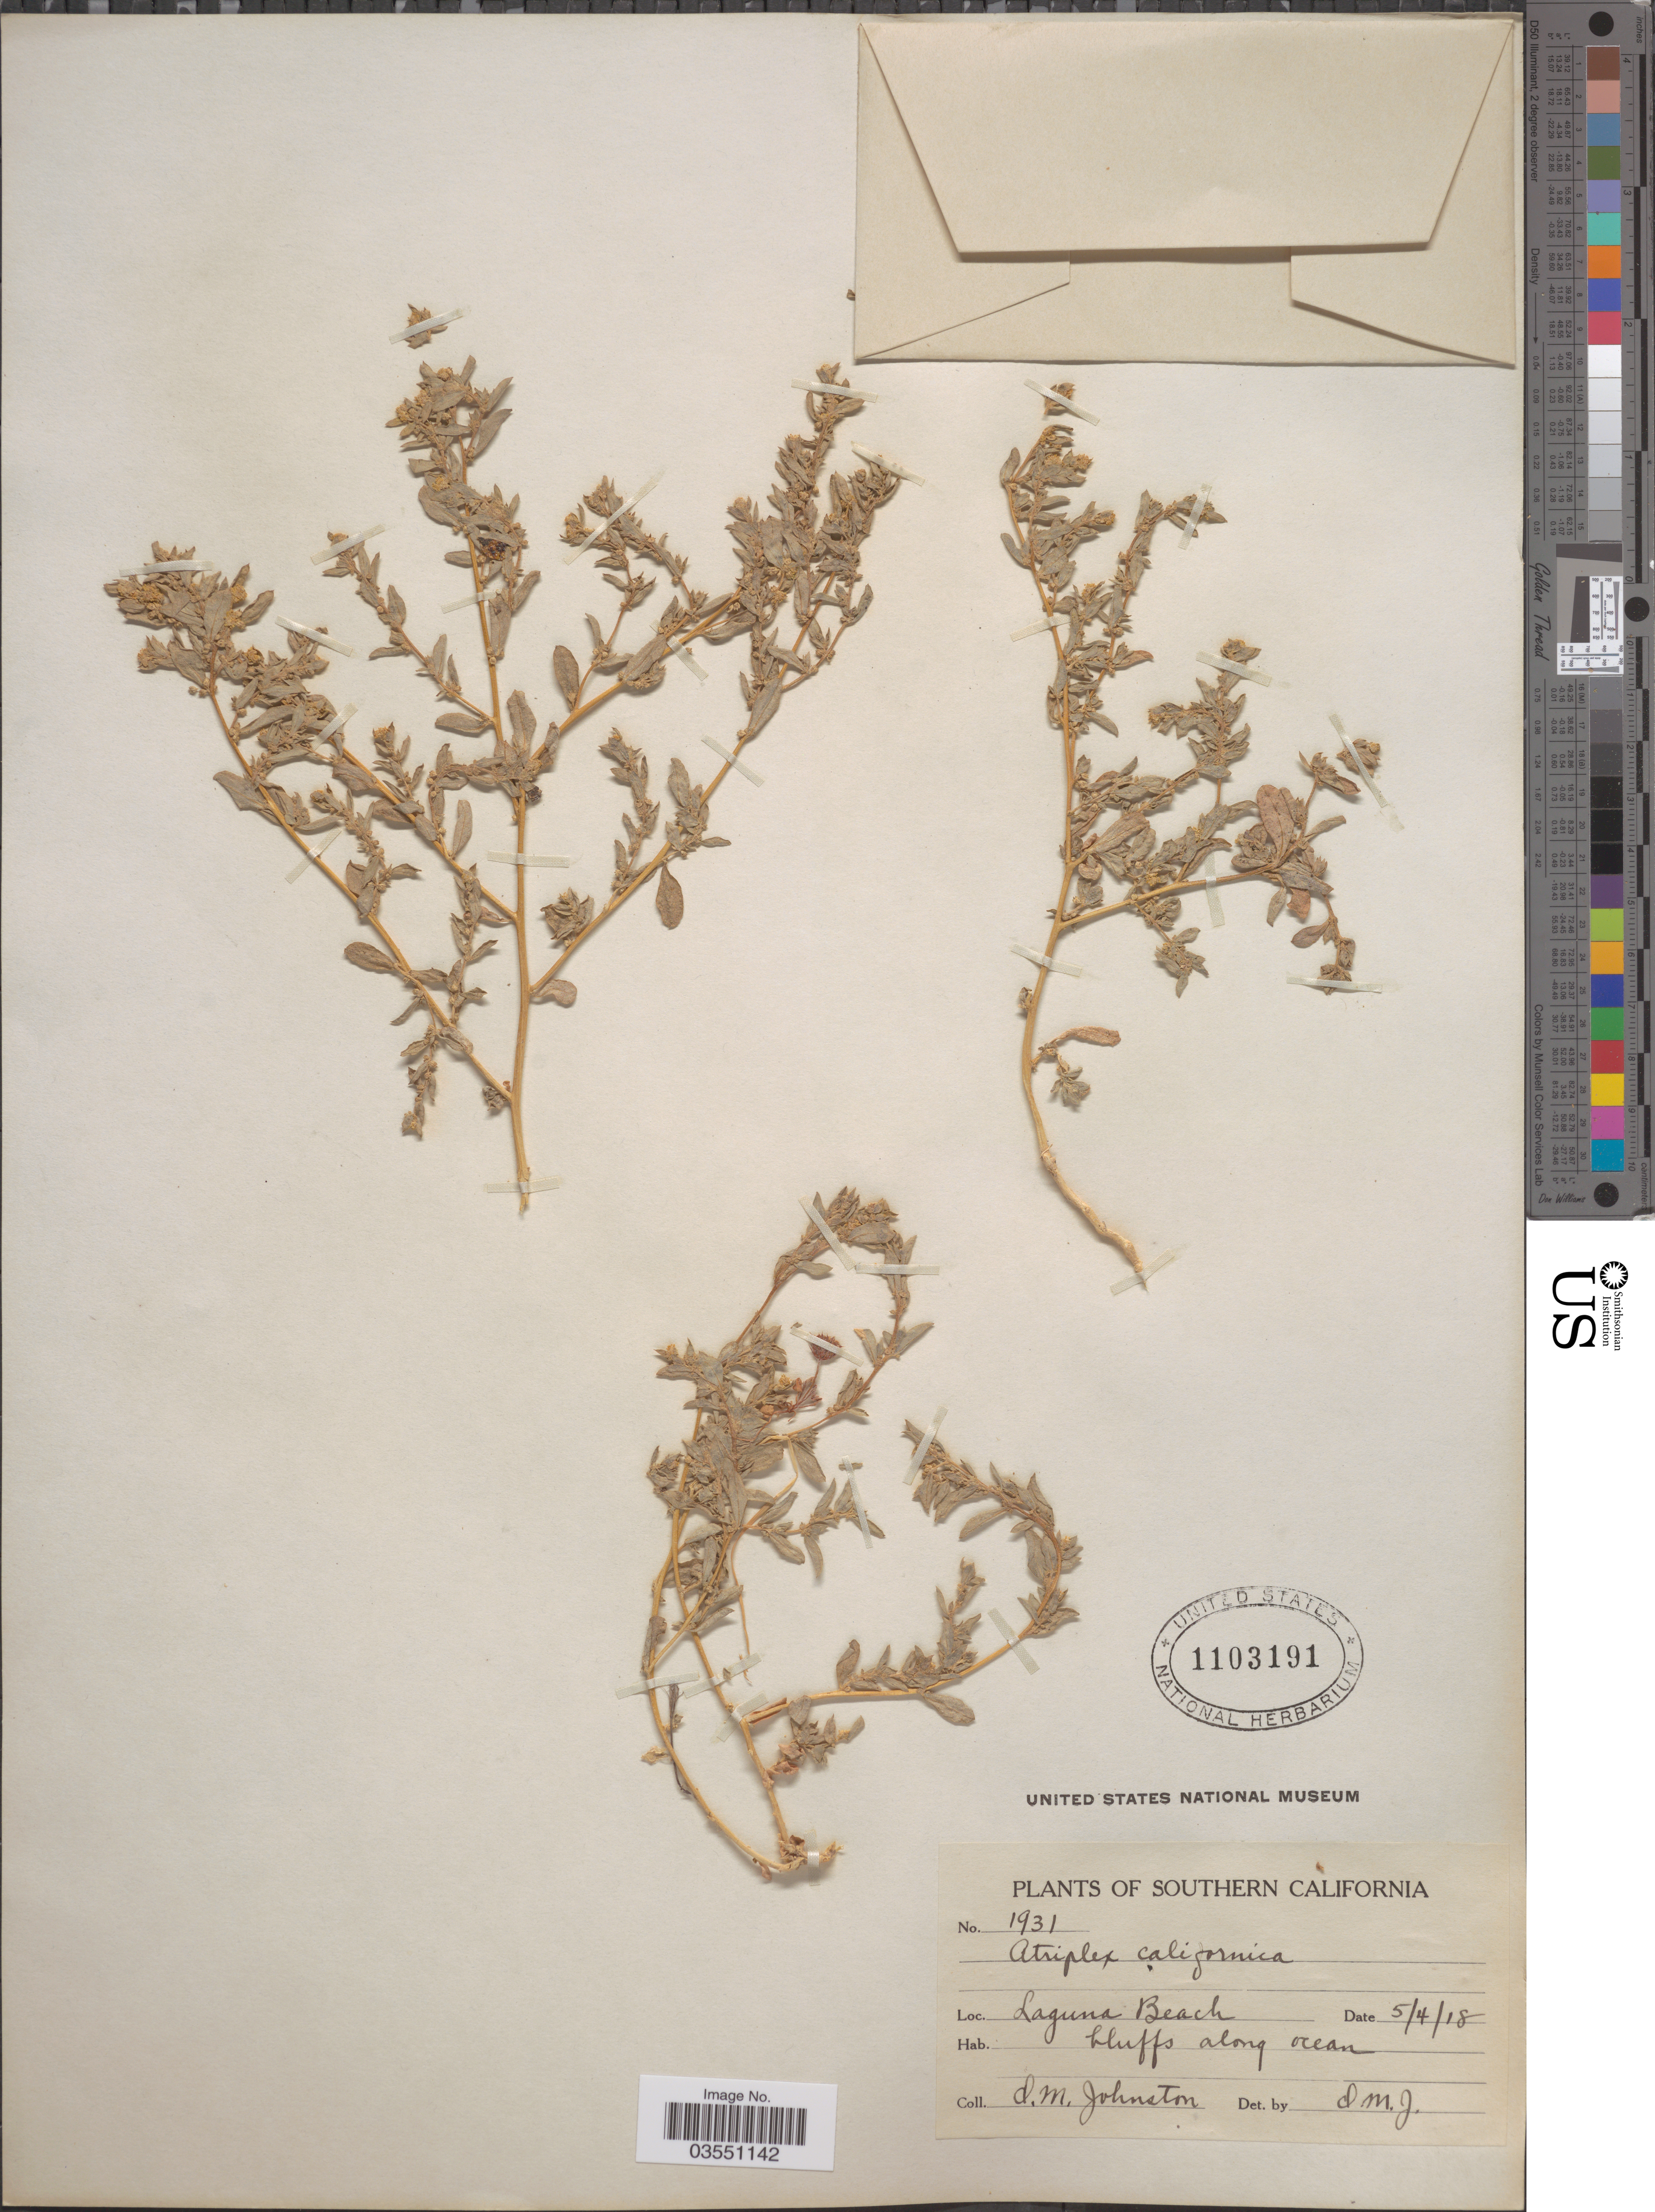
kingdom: Plantae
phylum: Tracheophyta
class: Magnoliopsida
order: Caryophyllales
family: Amaranthaceae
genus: Extriplex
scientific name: Extriplex californica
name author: (Moq.) E.H. Zacharias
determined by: Strong, Mark T., (BOT), Smithsonian Institution - National Museum of Natural History (UNITED STATES)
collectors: O. Johnston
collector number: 1931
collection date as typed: Transcribed d/m/y: 4/5/18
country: United States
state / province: California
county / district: Orange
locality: Southern California. Laguna Beach.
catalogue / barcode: US 1103191